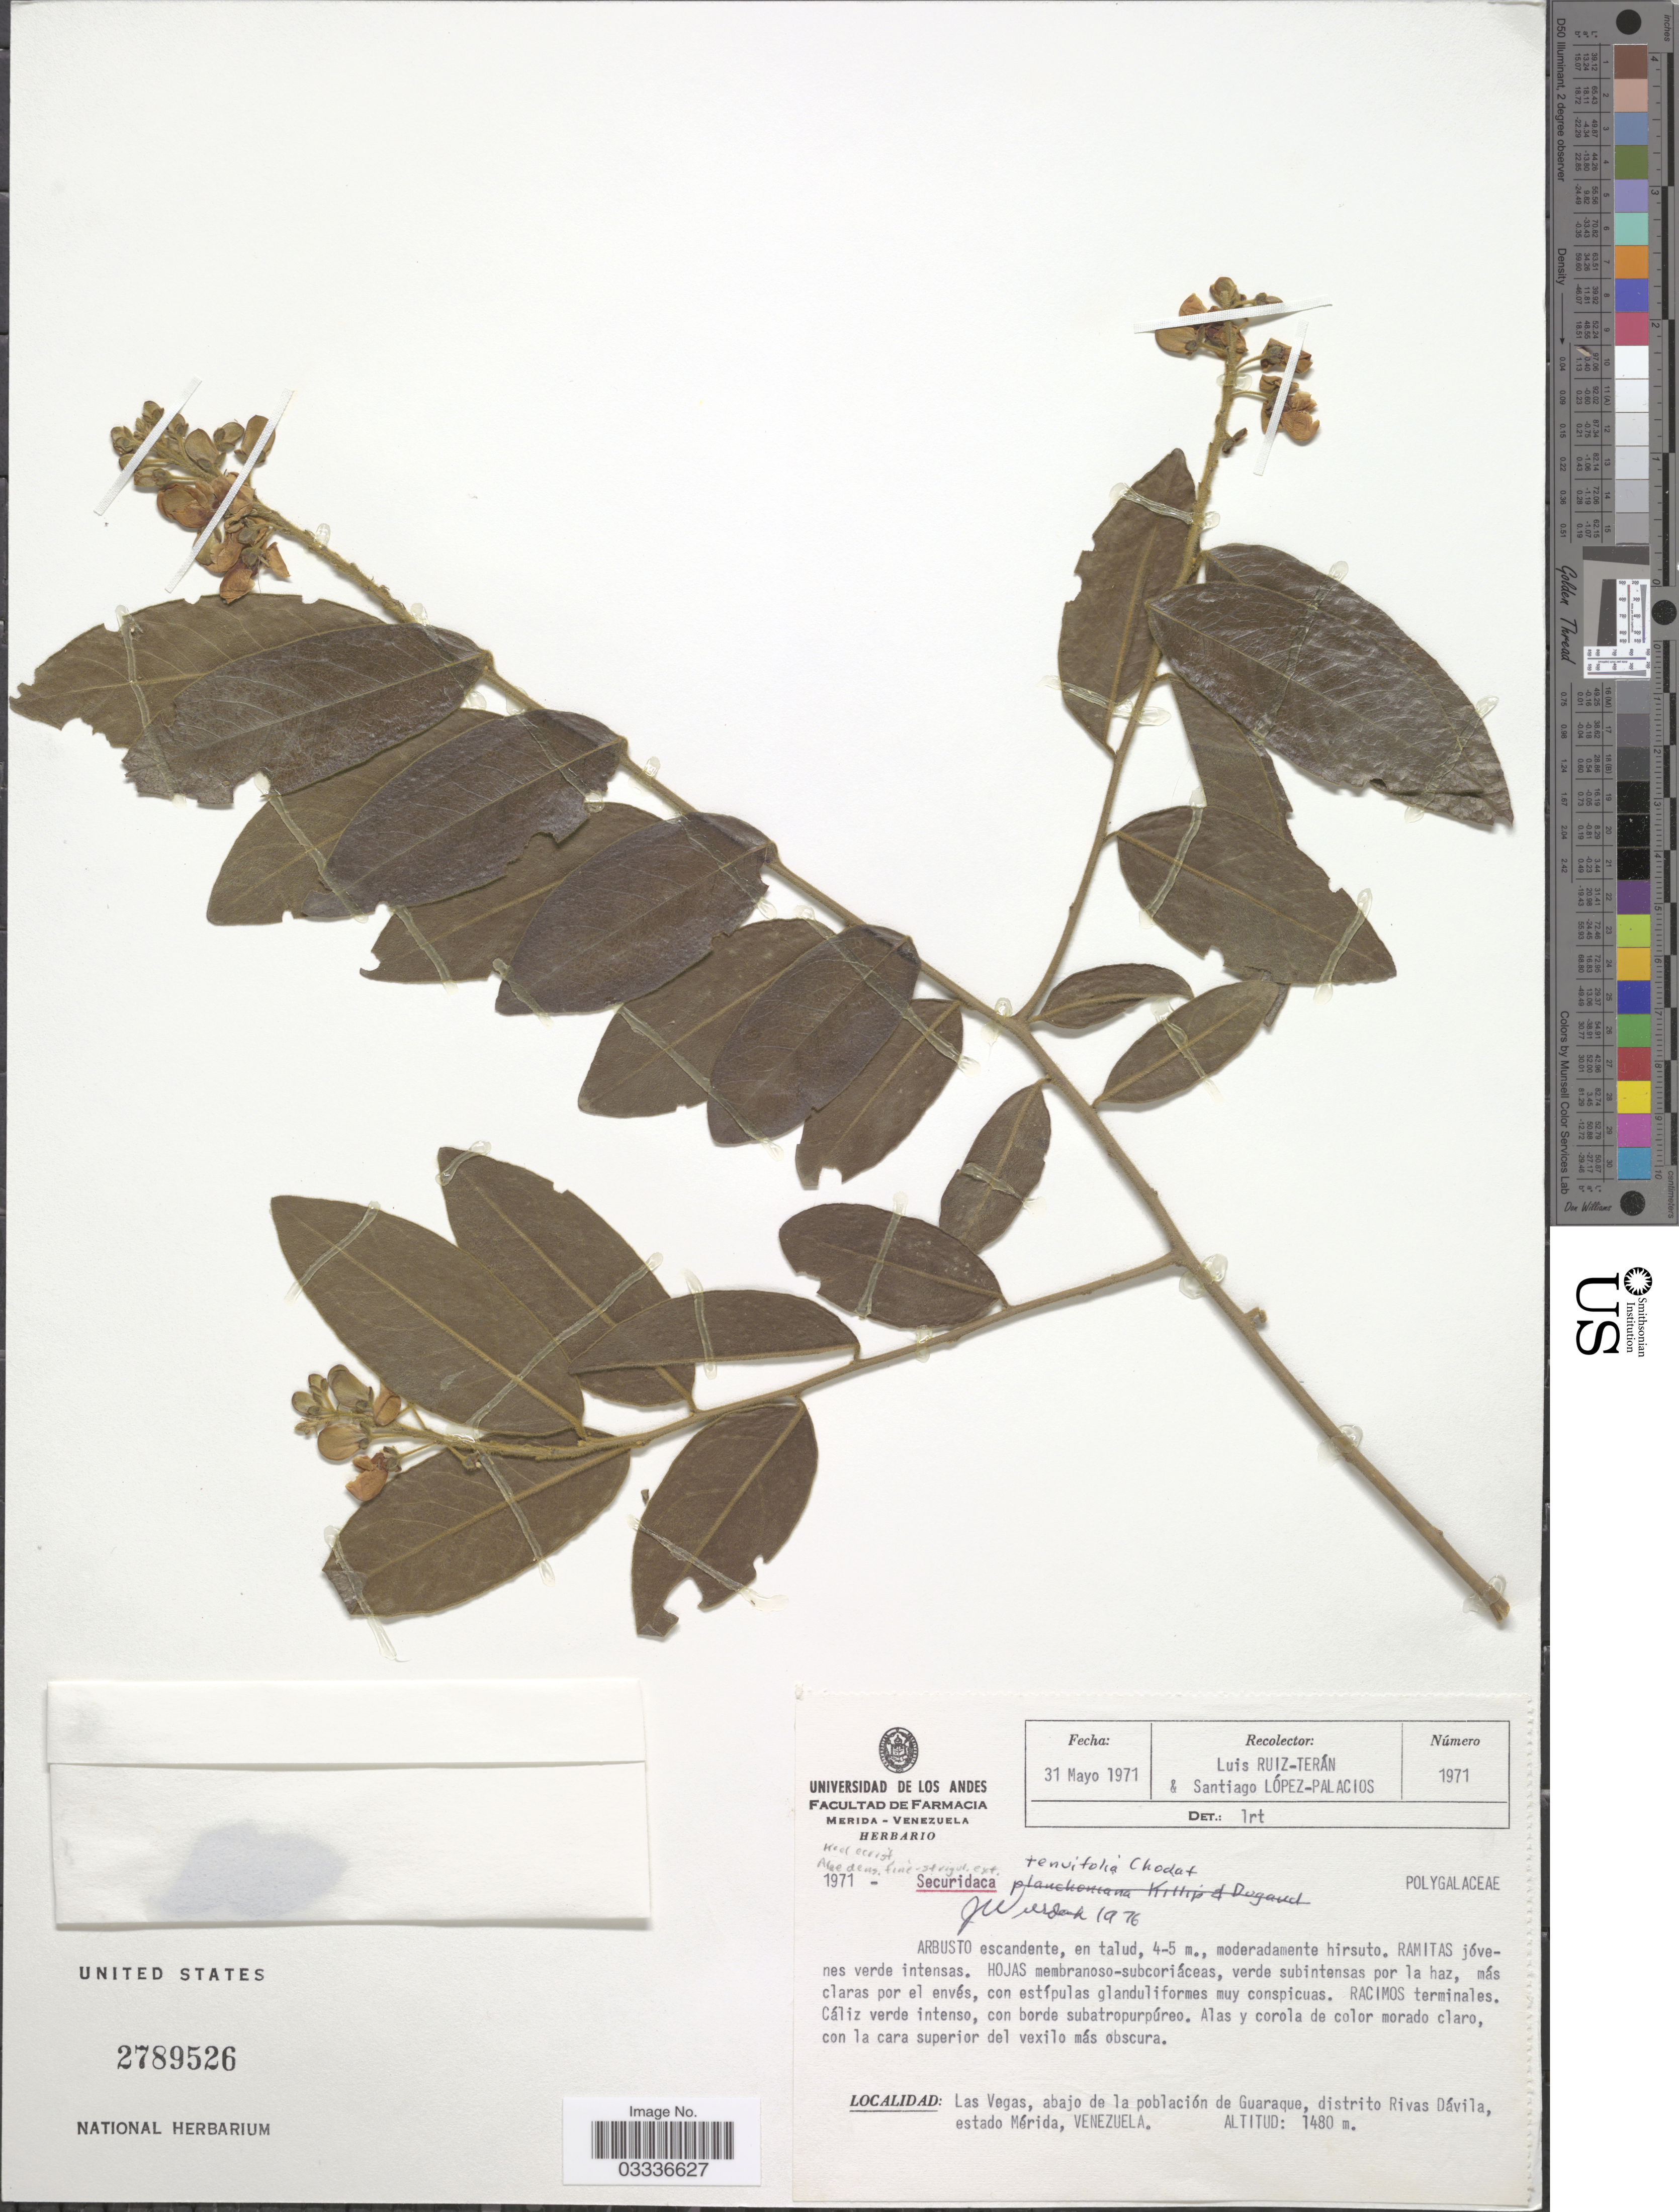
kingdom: Plantae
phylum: Tracheophyta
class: Magnoliopsida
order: Fabales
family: Polygalaceae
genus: Securidaca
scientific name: Securidaca tenuifolia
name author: Chodat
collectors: L. E. Ruíz-Terán & S. López-Palacios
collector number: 1971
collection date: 1971-05-31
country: Venezuela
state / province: Mérida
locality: Las Vegas, abajo de la población de Guaraque, distrito Rivas Dávila.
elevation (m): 1480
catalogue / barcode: US 2789526